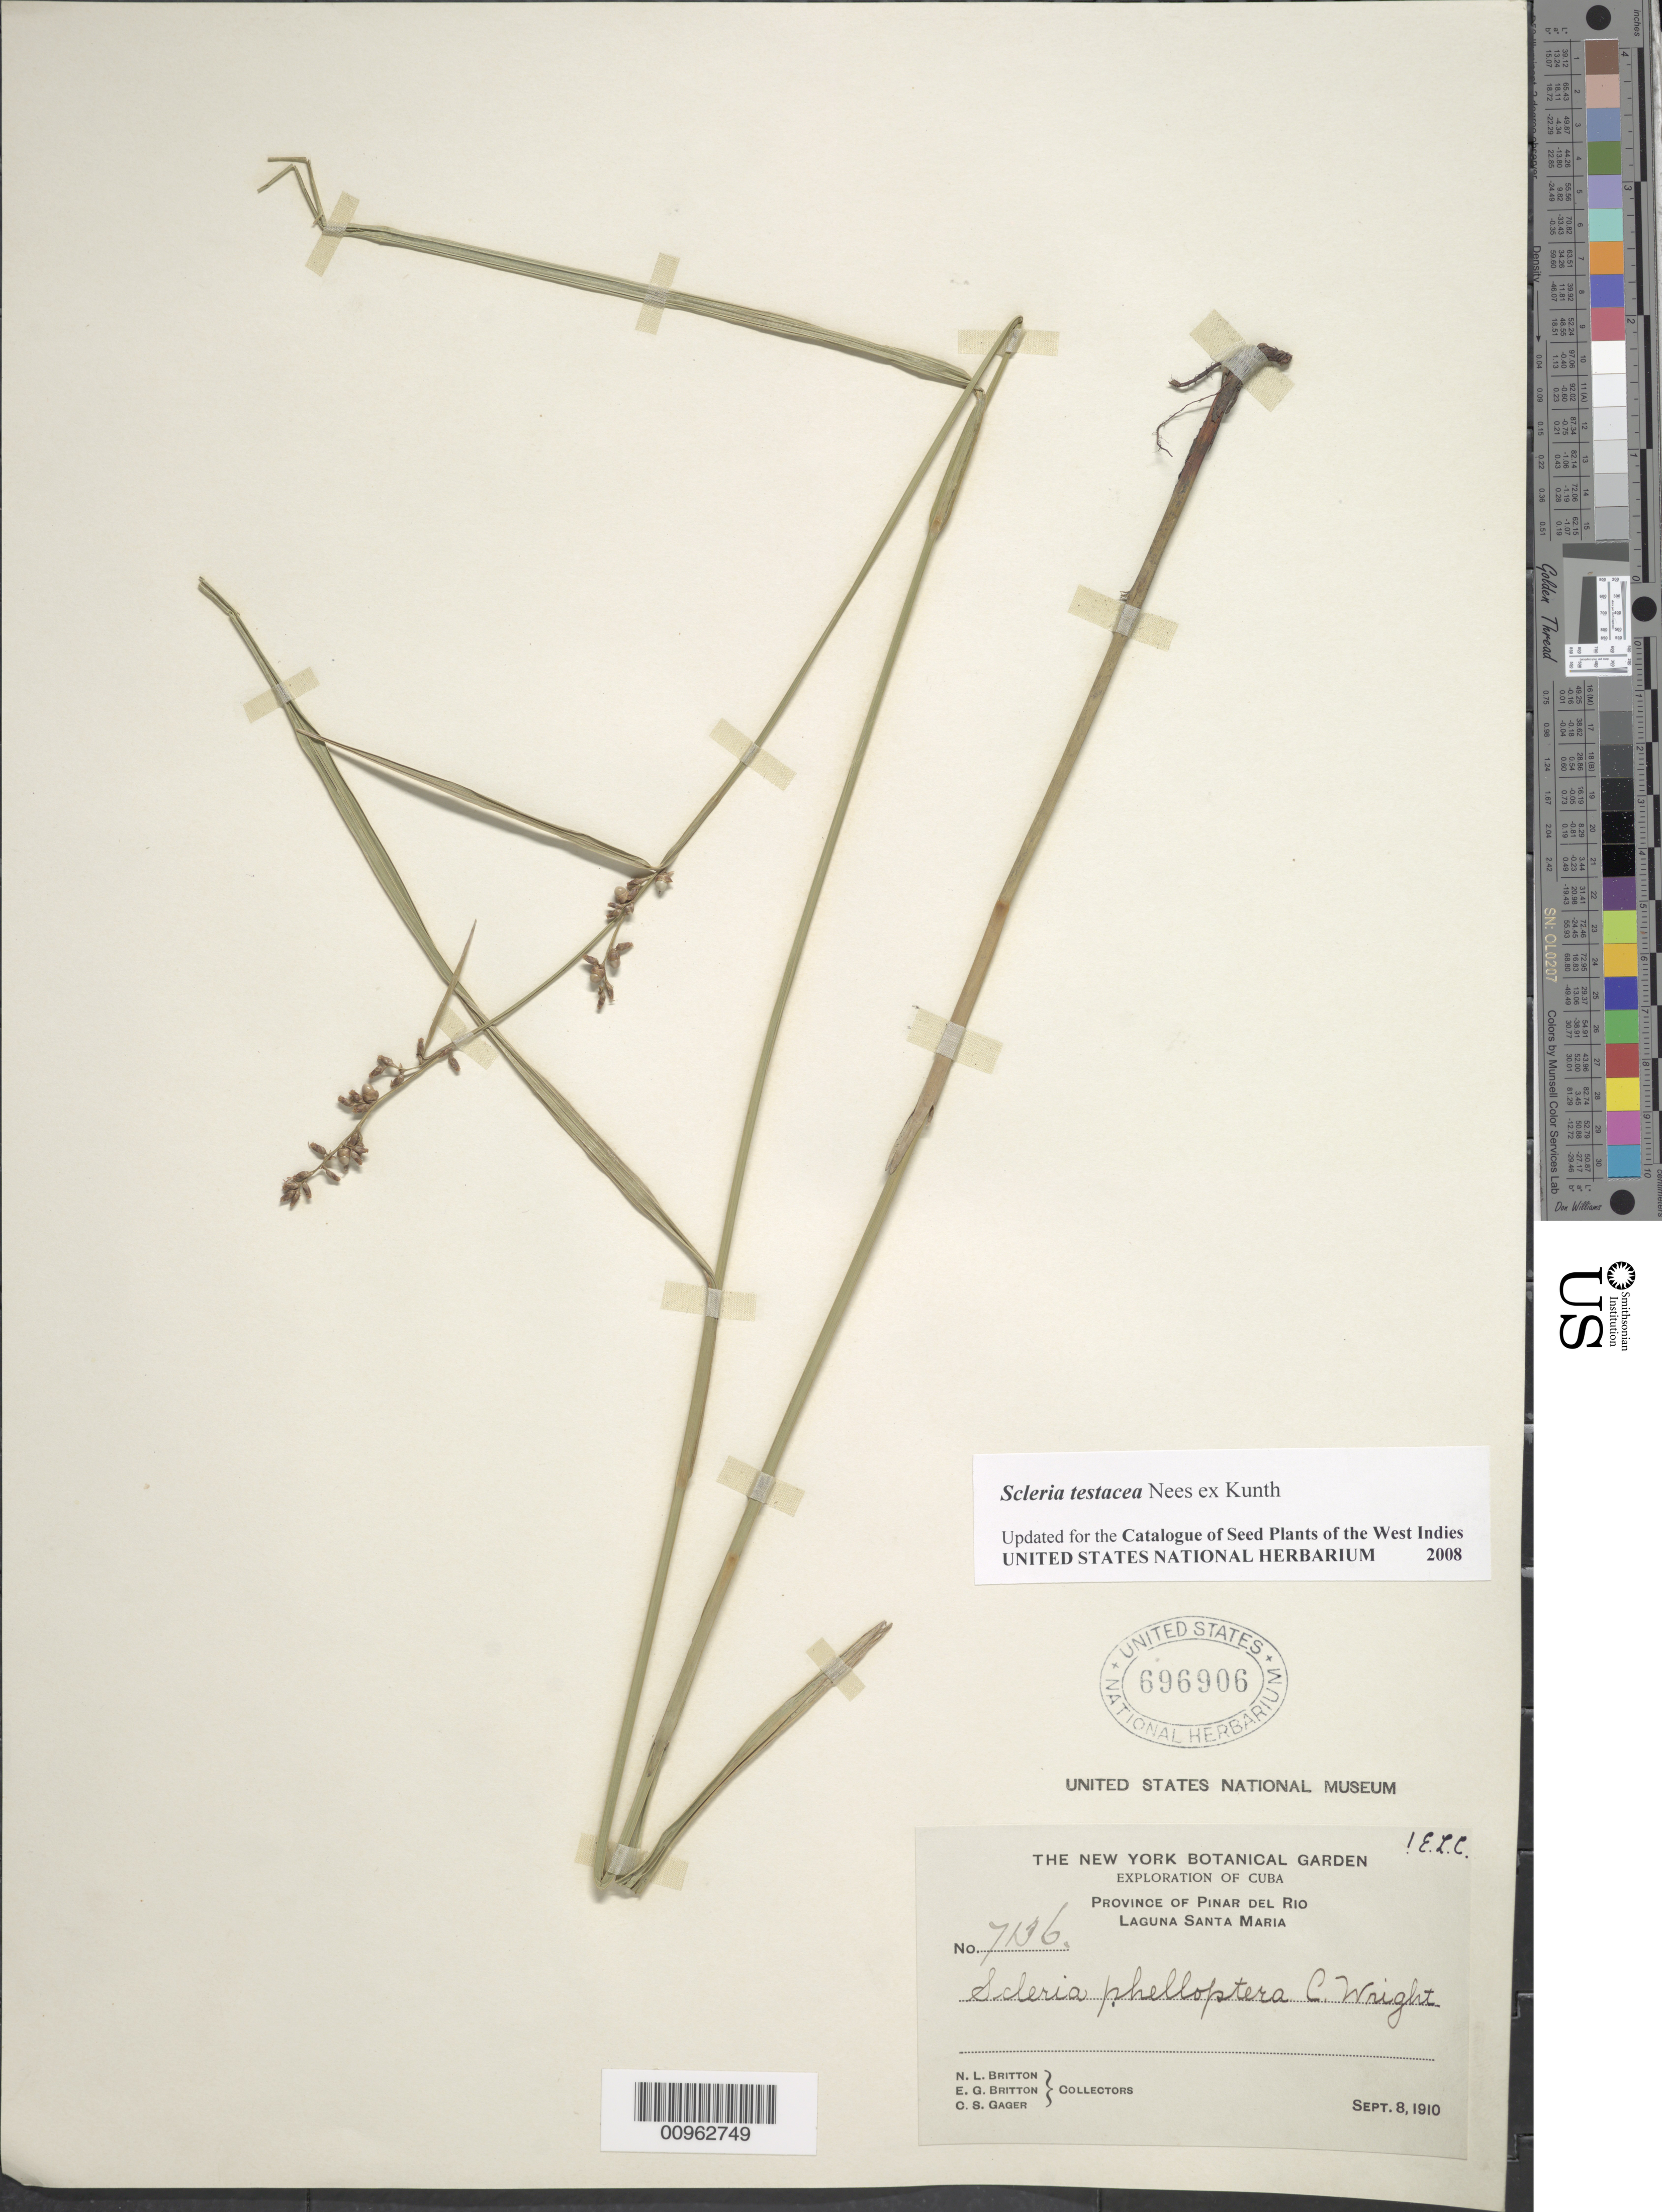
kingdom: Plantae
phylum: Tracheophyta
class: Liliopsida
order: Poales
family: Cyperaceae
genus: Scleria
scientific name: Scleria testacea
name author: Nees ex Kunth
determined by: Strong, M. T., (US), Smithsonian Institution - National Museum of Natural History (UNITED STATES)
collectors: N. Britton, E. G. Britton & C. Gager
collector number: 7136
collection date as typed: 08 Sep 1910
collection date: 1910-09-08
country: Cuba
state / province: Pinar del Rio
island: Cuba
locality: Laguna Santa Maria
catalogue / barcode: US 696906